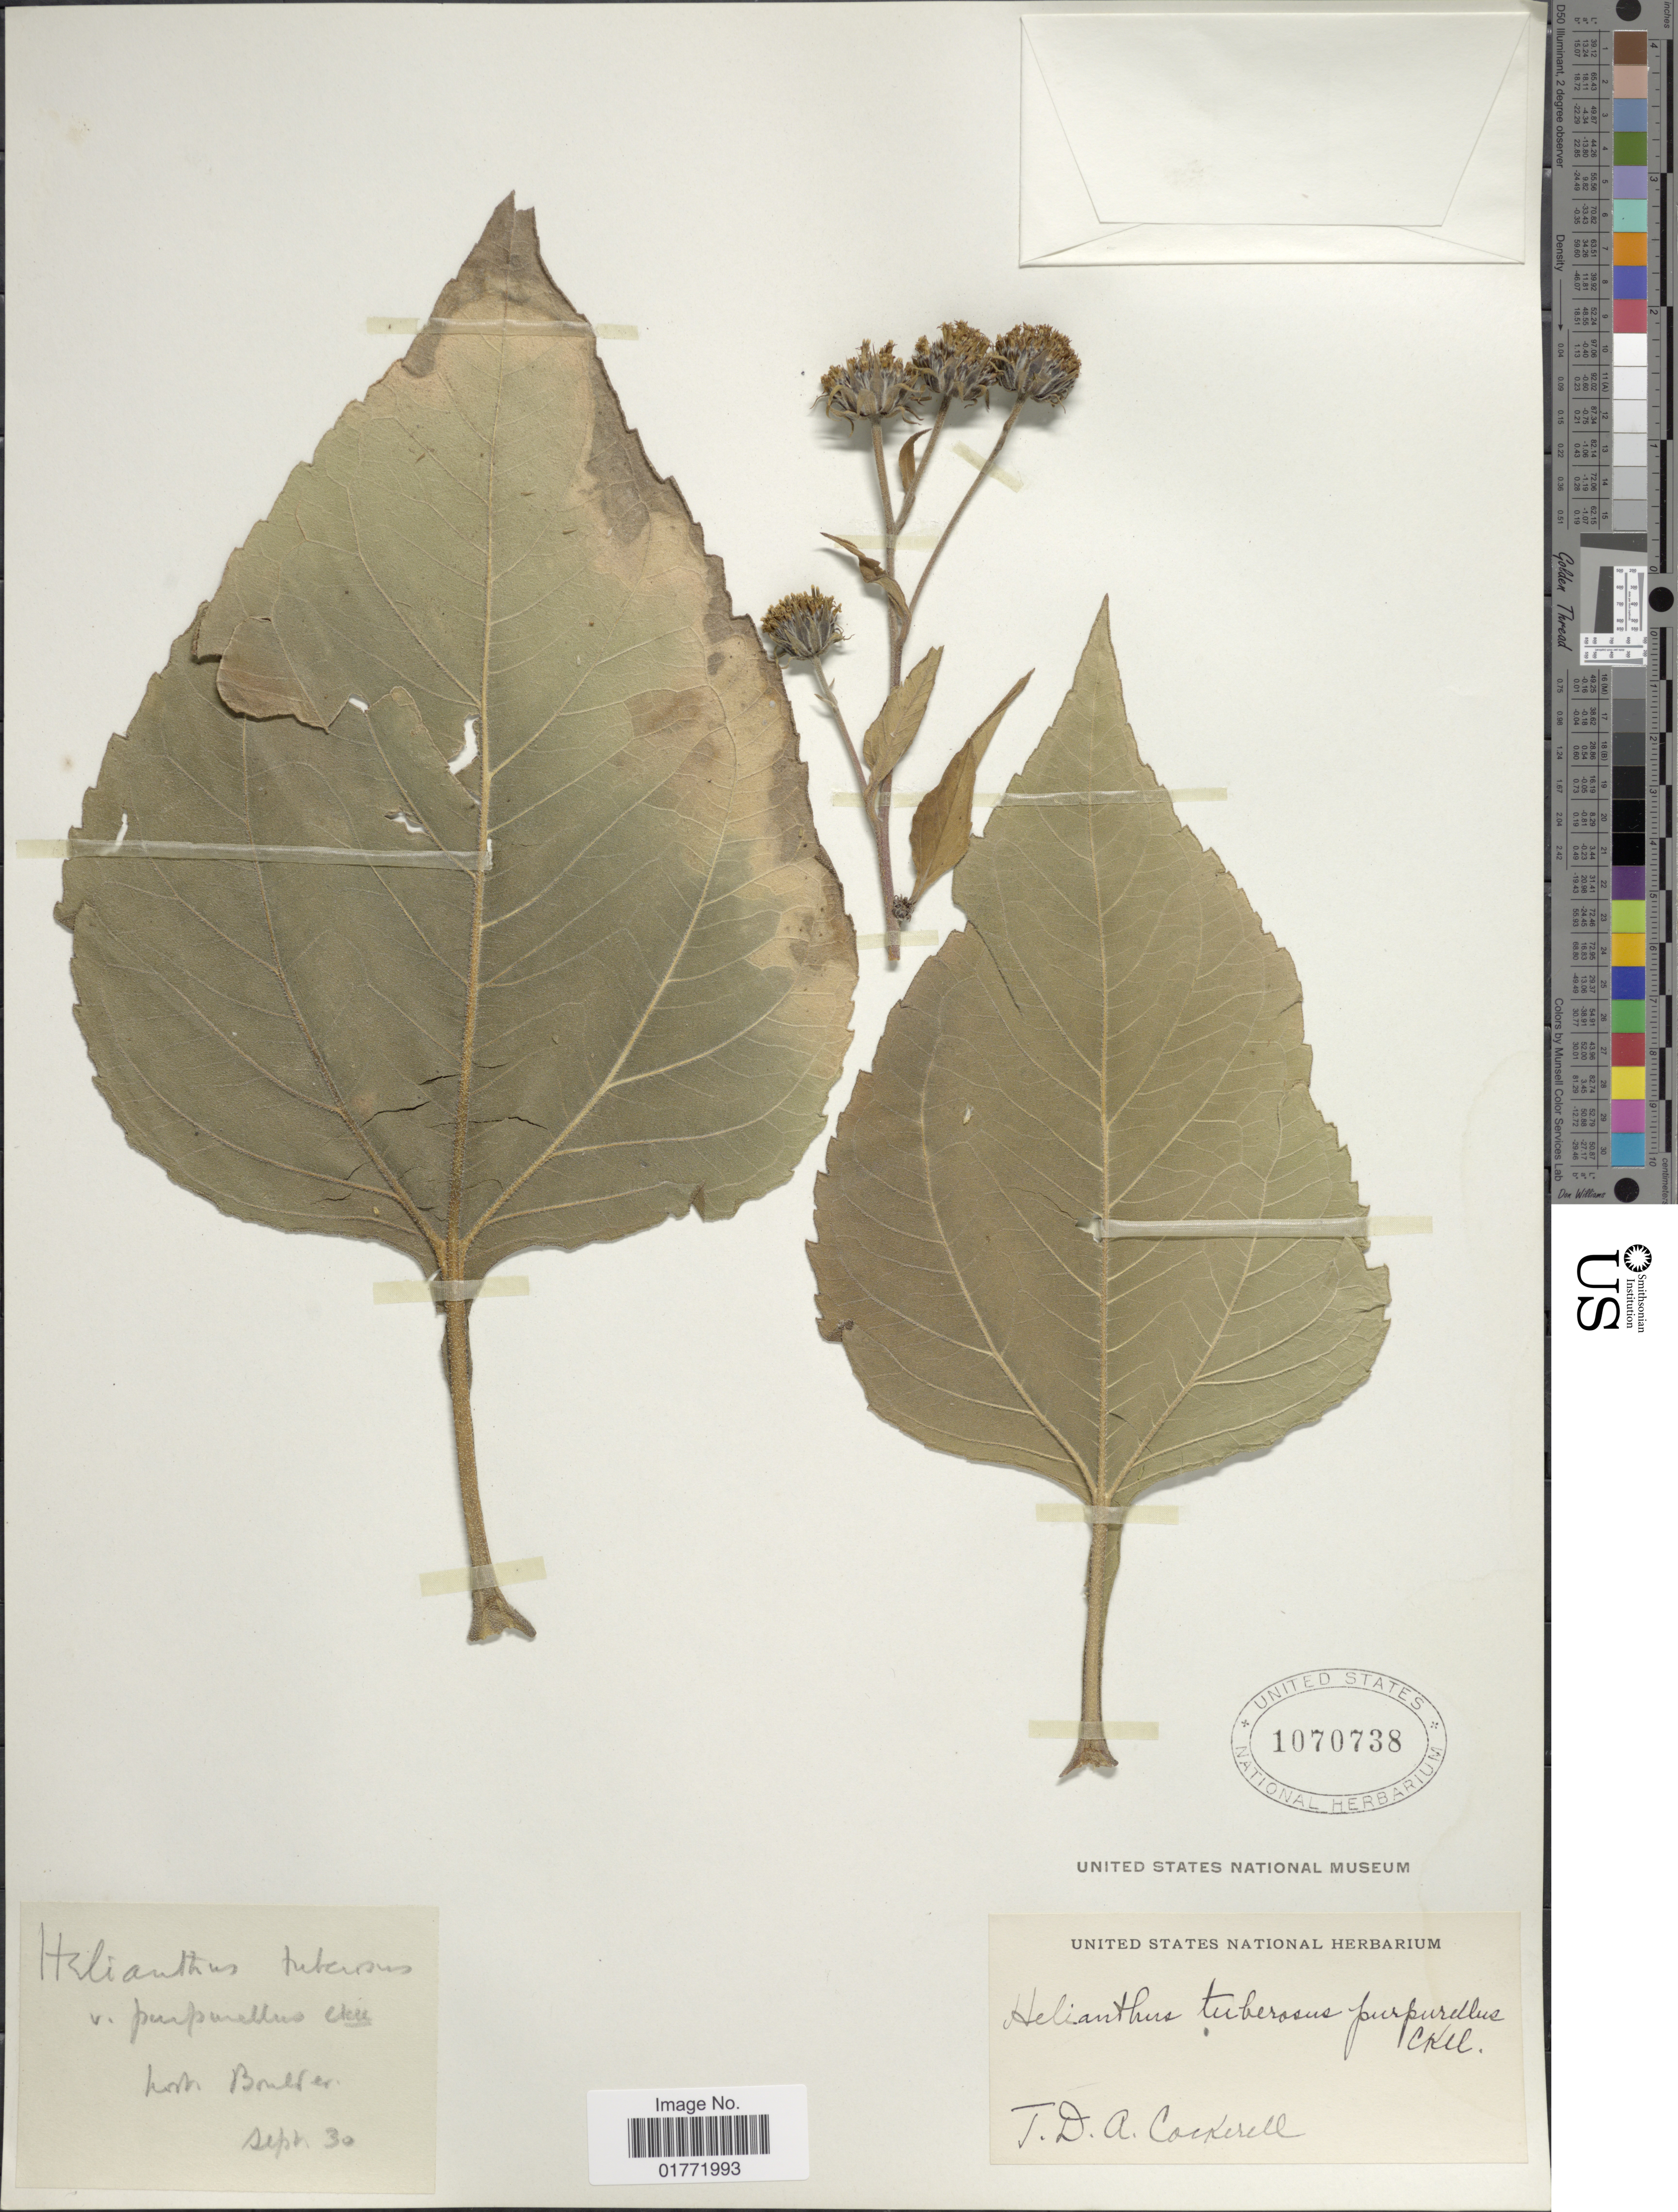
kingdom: Plantae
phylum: Tracheophyta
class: Magnoliopsida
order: Asterales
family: Asteraceae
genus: Helianthus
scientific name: Helianthus tuberosus var. purpureus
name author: Cockerell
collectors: T. Cockerell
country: United States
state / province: Colorado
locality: Hort Boulder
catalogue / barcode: US 1070738